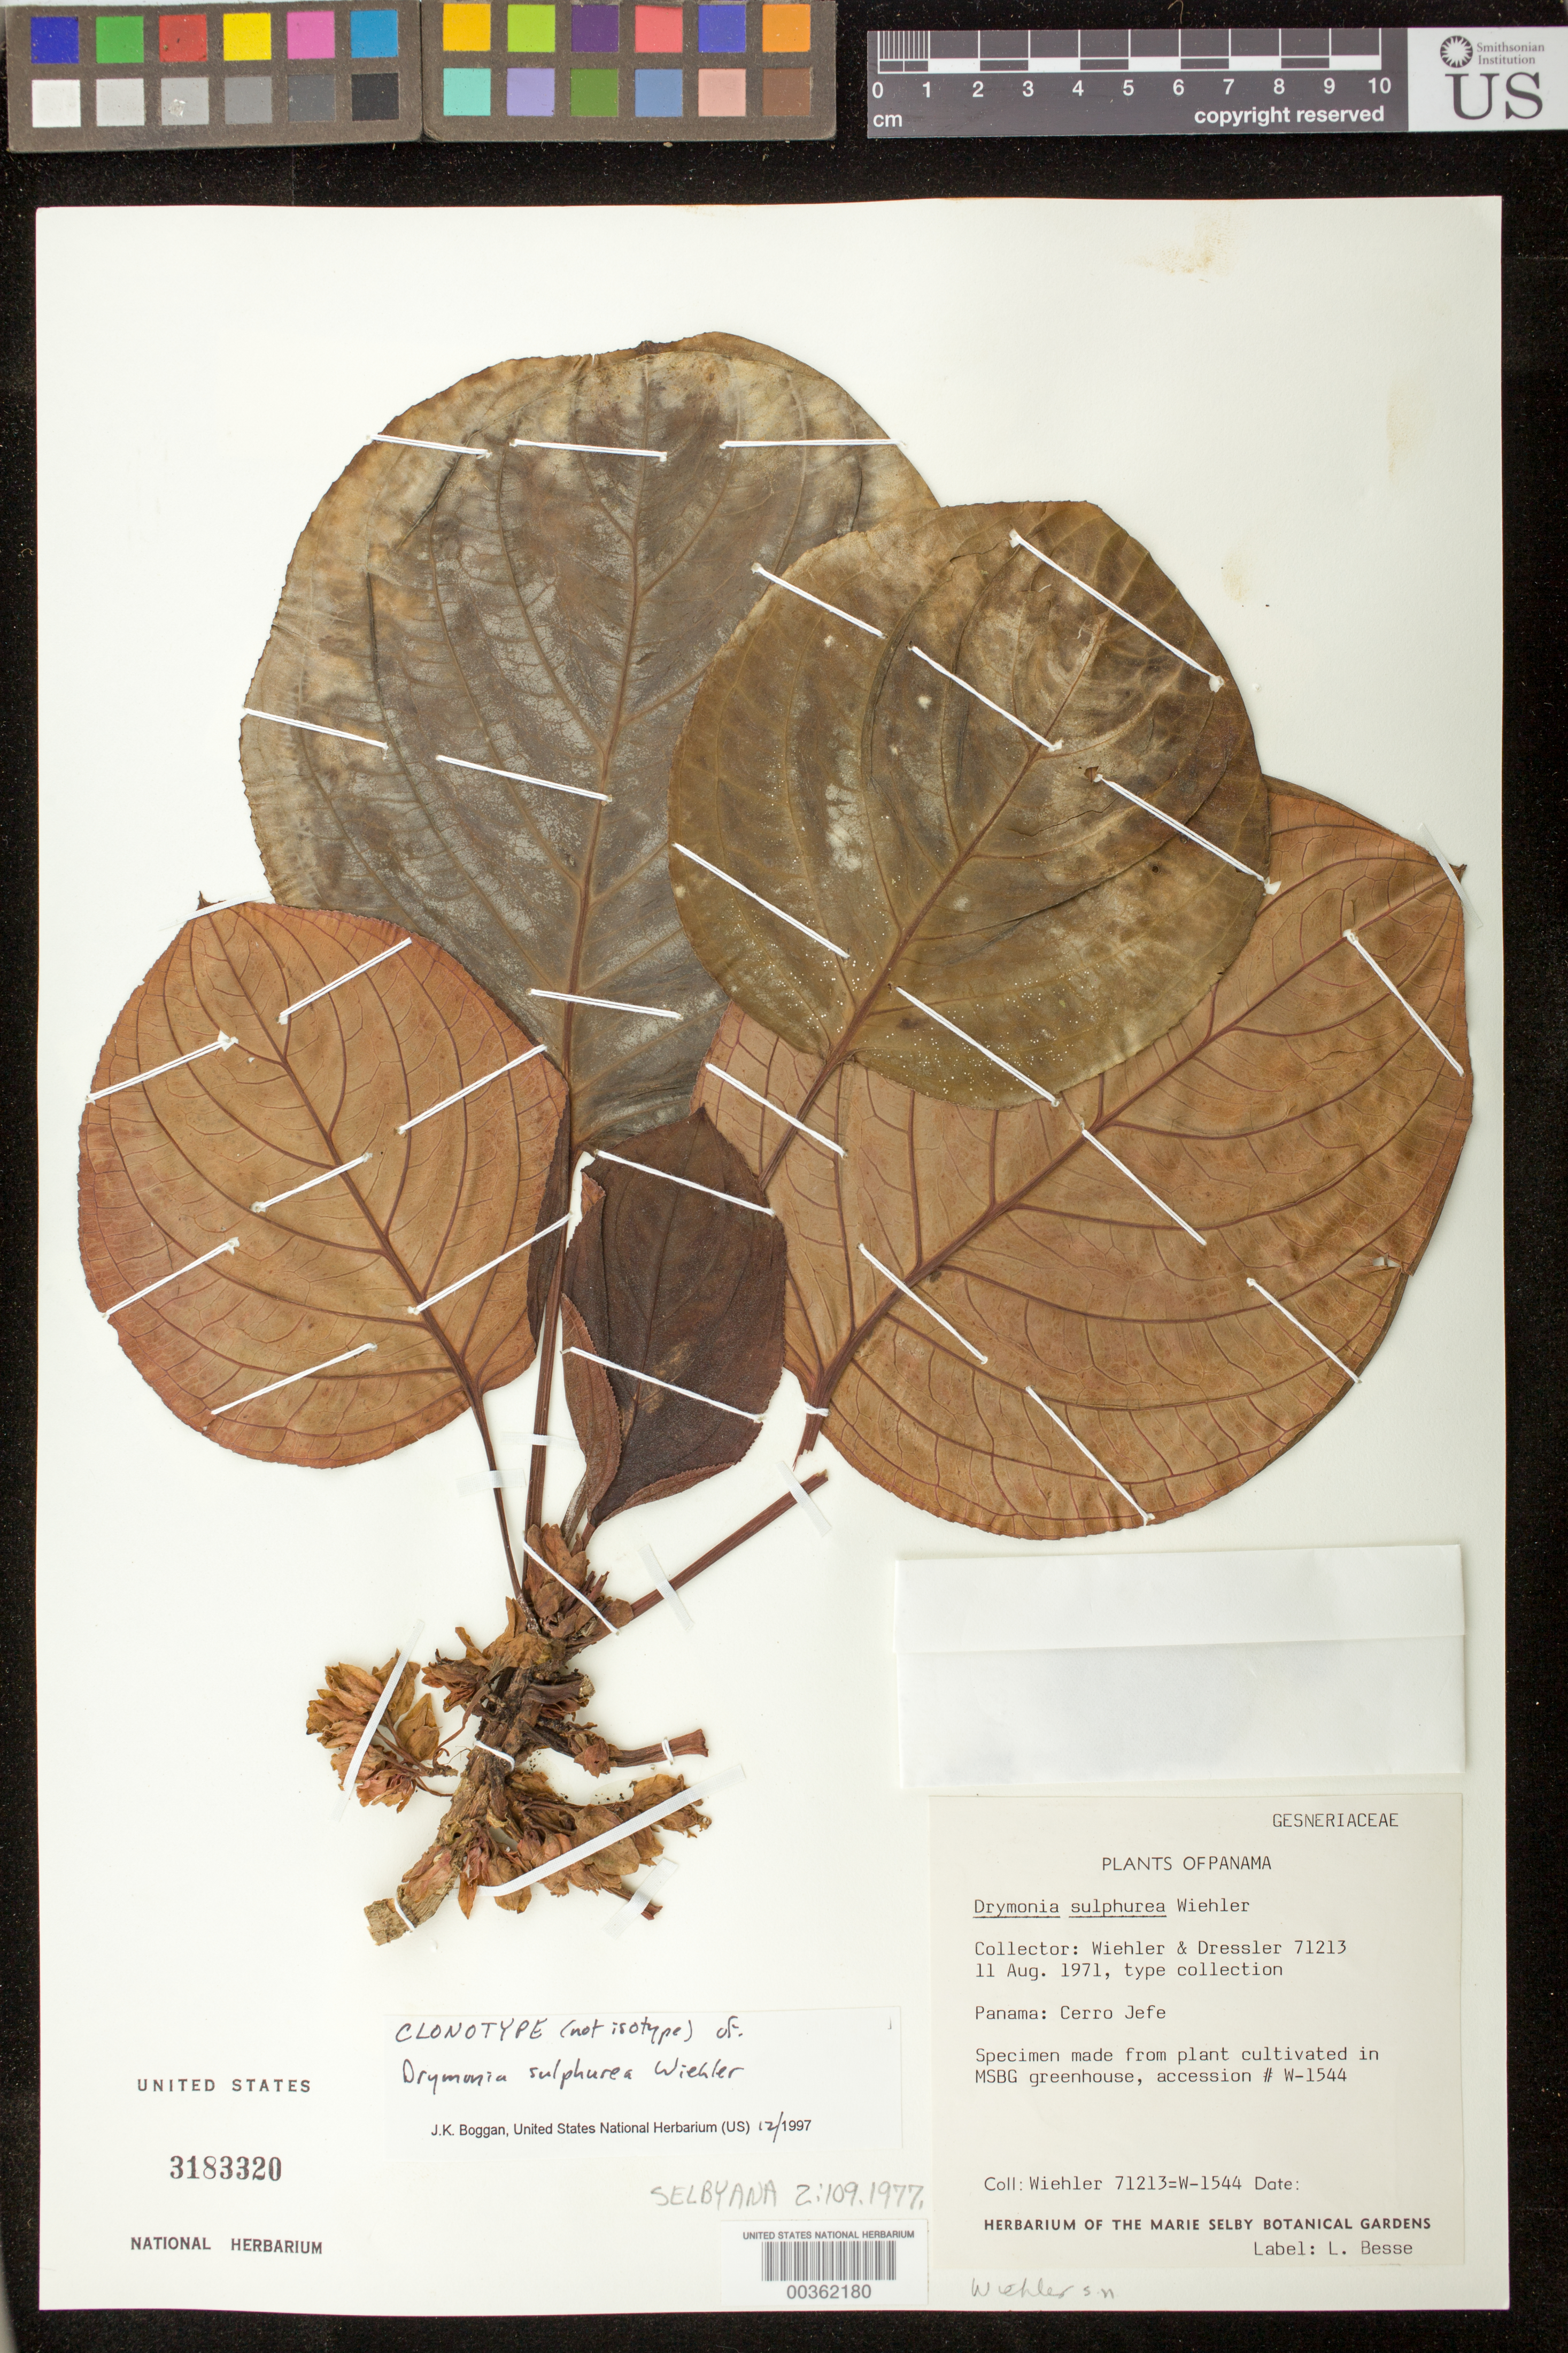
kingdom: Plantae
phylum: Tracheophyta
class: Magnoliopsida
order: Lamiales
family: Gesneriaceae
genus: Drymonia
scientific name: Drymonia sulphurea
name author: Wiehler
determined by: Clark, J. L., (SEL), The Marie Selby Botanical Garden (UNITED STATES)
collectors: H. J. Wiehler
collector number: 71213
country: Panama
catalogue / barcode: US 3183320